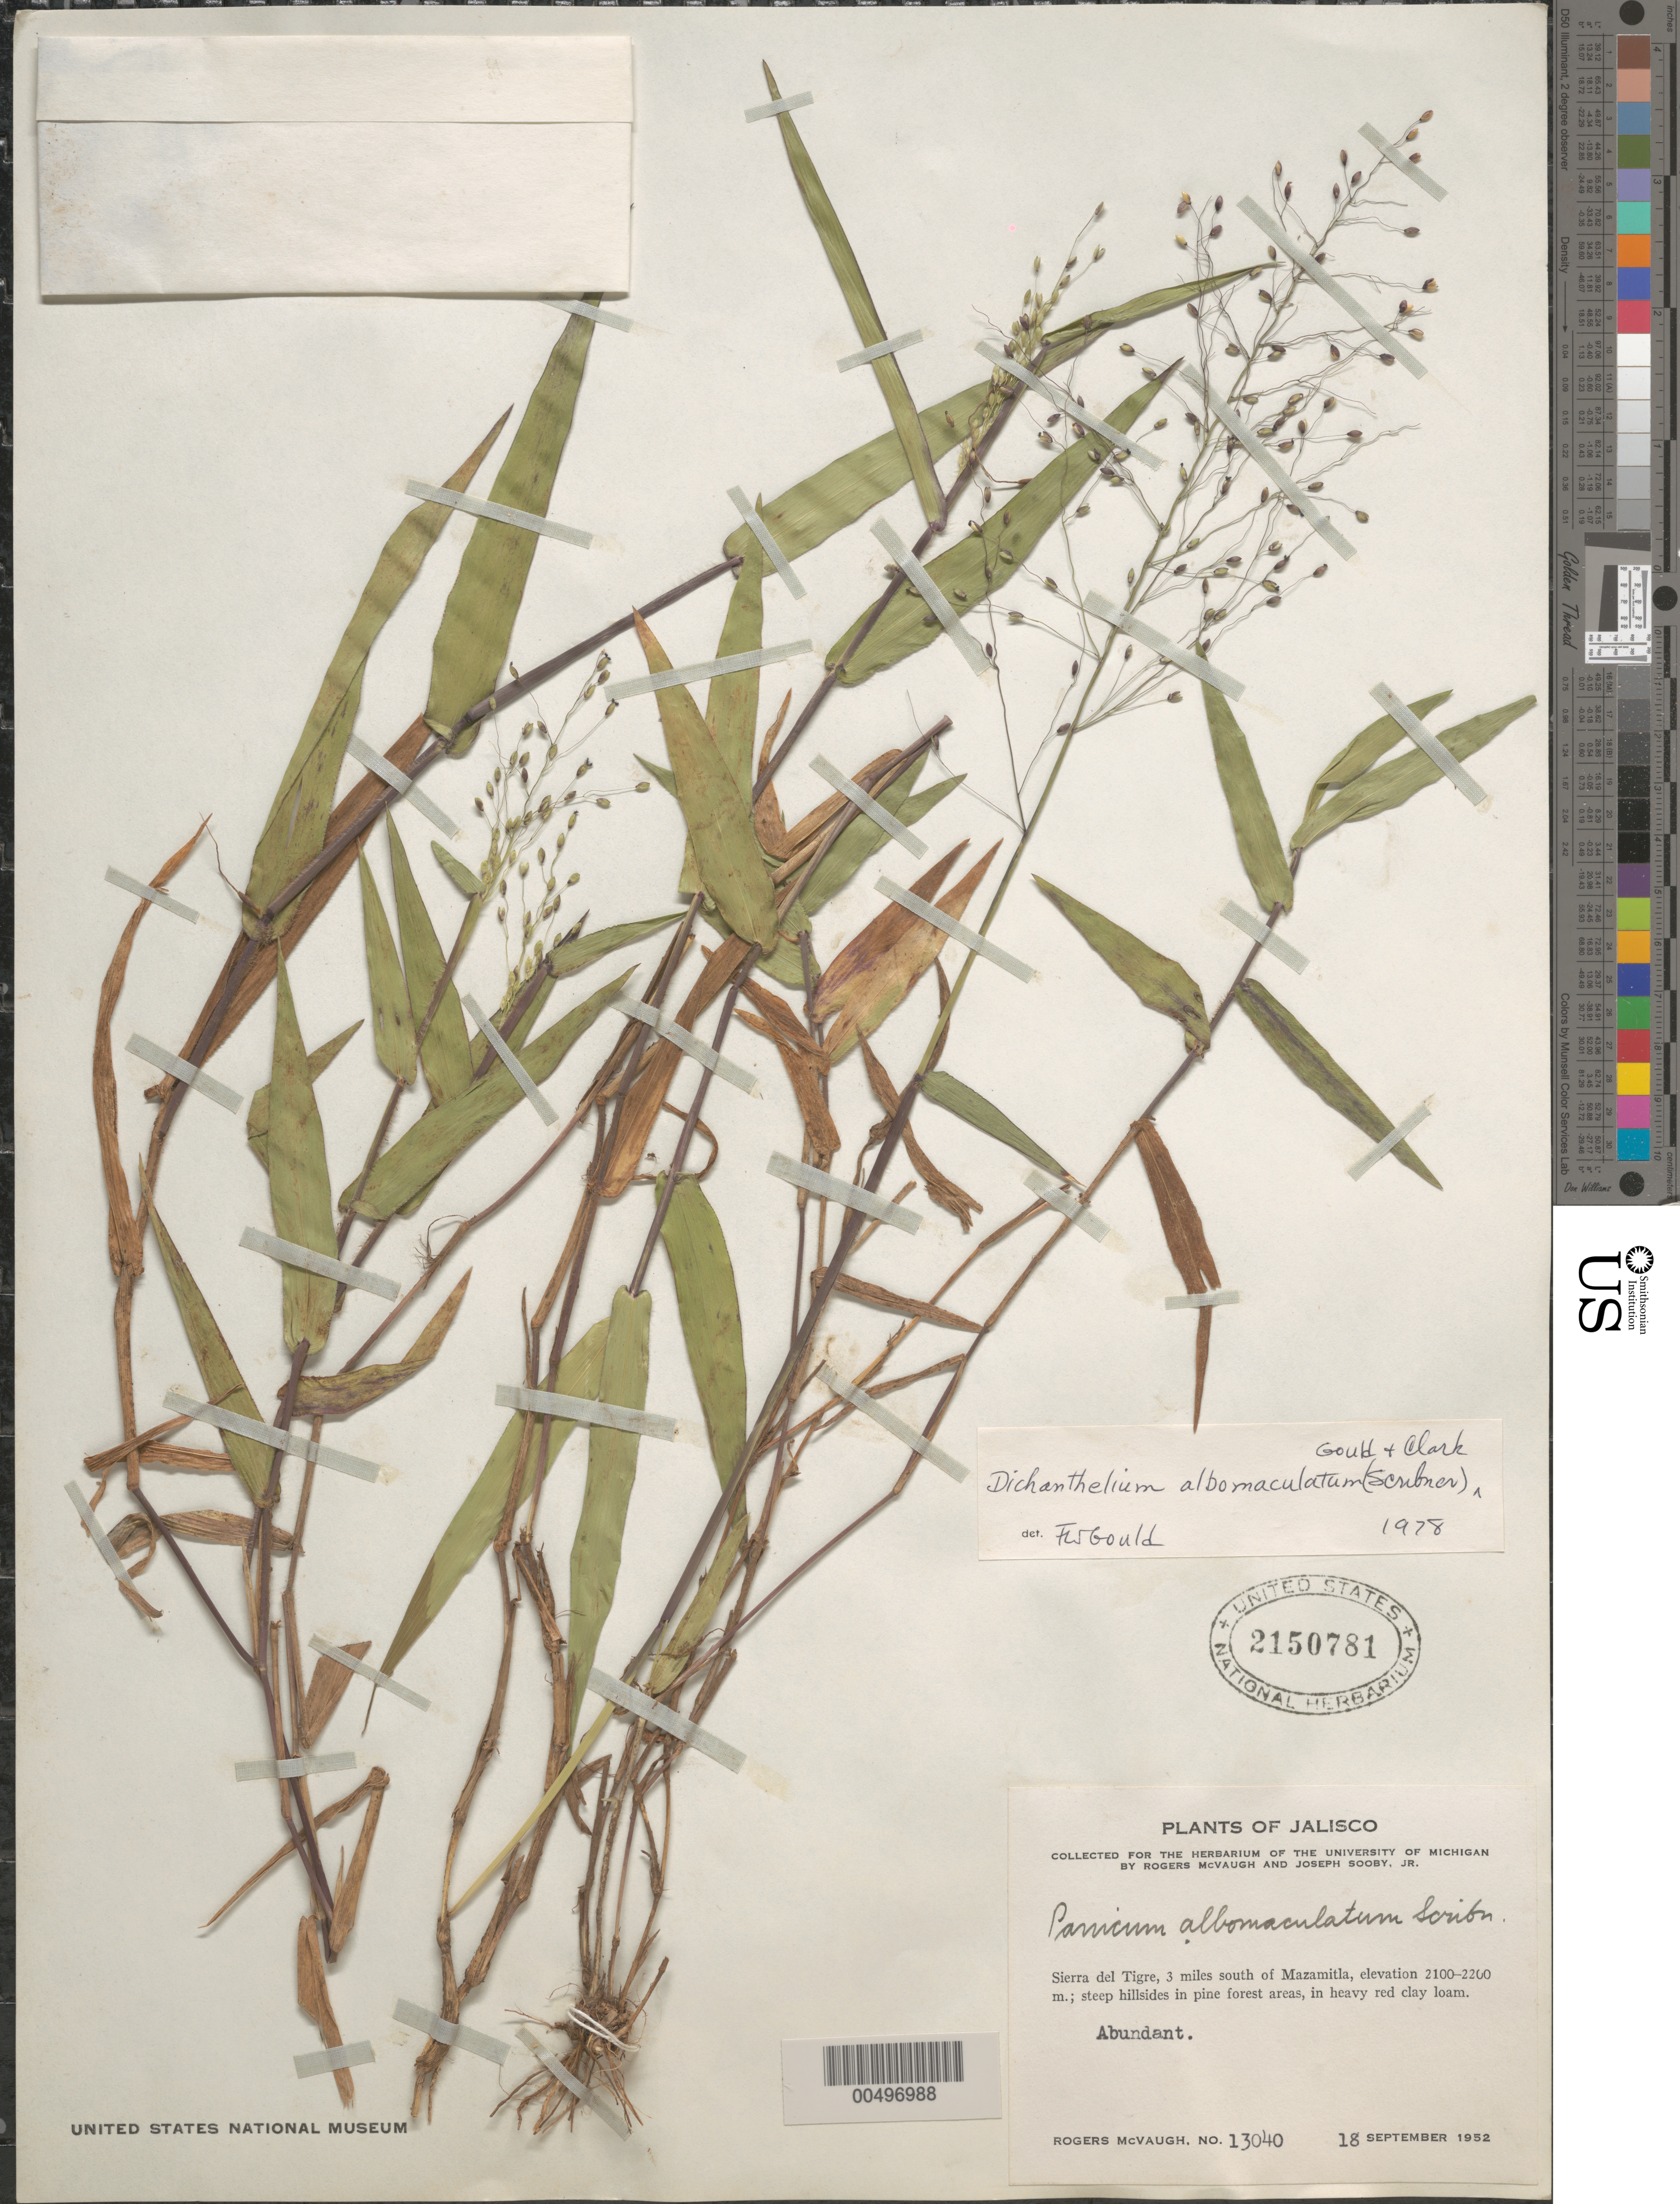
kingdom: Plantae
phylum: Tracheophyta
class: Liliopsida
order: Poales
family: Poaceae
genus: Dichanthelium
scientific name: Dichanthelium albomaculatum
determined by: Gould, F. W.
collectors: R. McVaugh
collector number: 13040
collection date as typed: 18 Sep 1952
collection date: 1952-09-18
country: Mexico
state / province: Jalisco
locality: Sierra del Tigre, 3 mi S of Mazamitla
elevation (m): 2100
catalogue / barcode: US 2150781